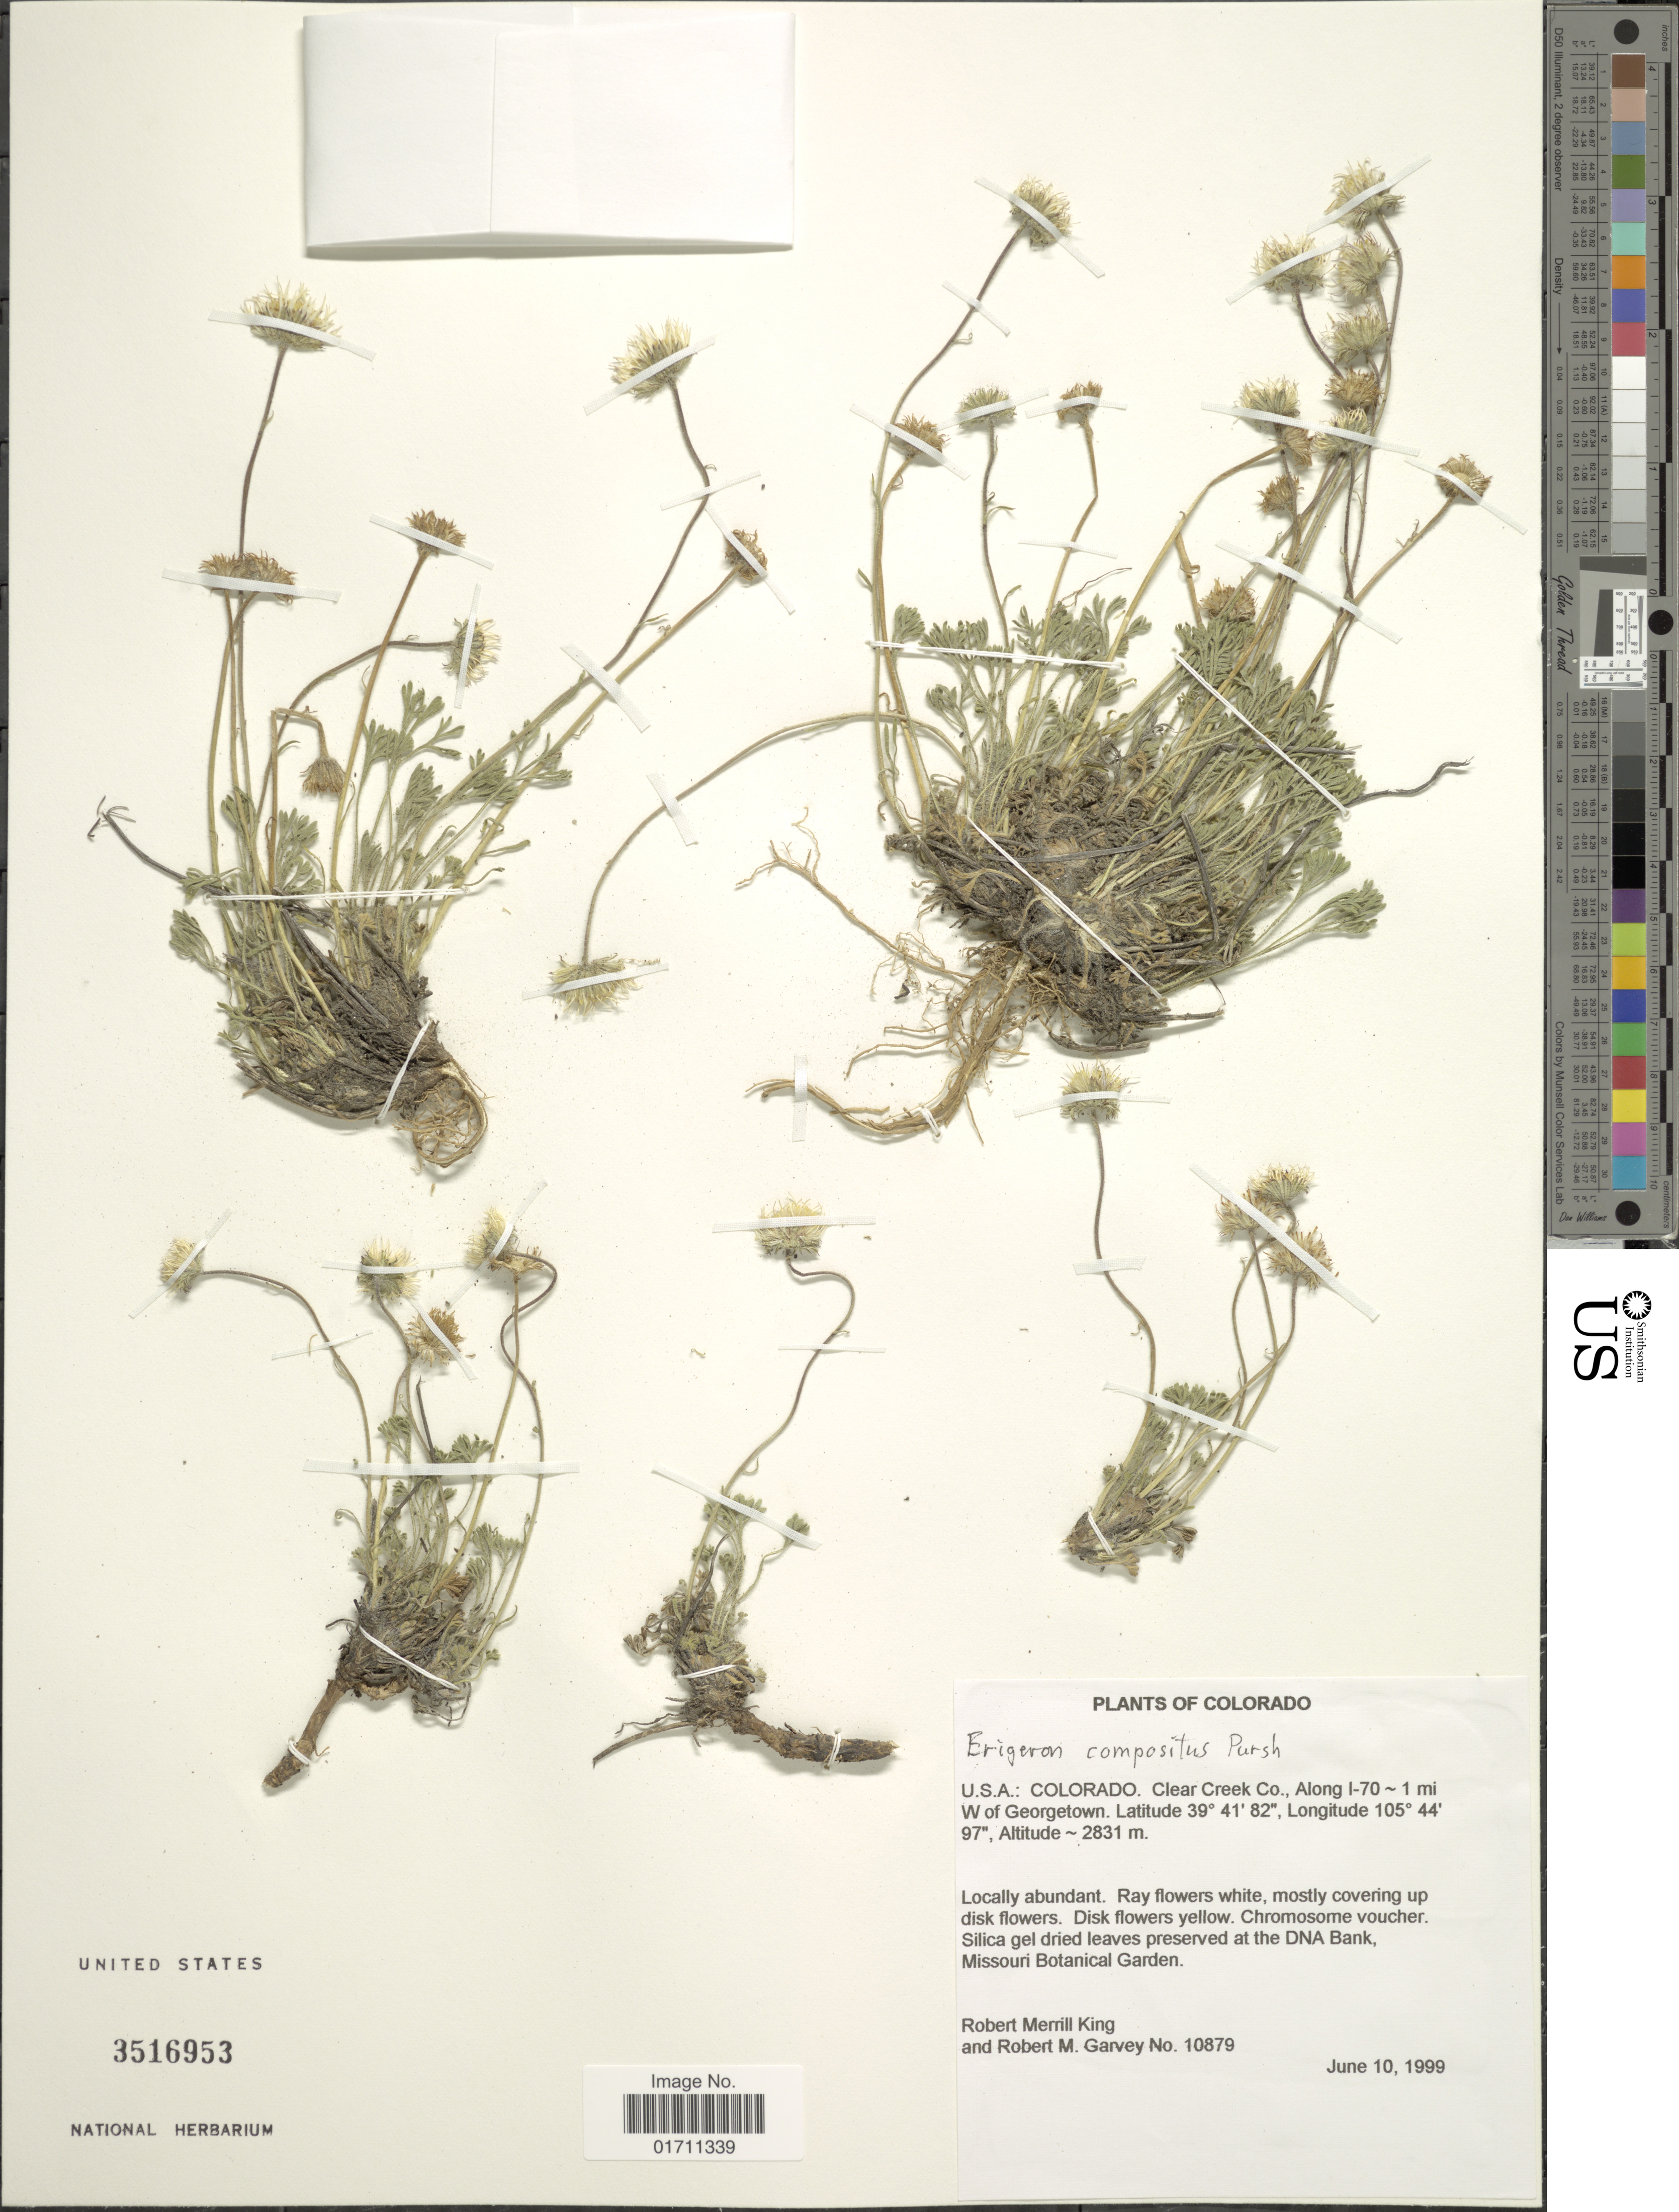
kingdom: Plantae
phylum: Tracheophyta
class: Magnoliopsida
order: Asterales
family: Asteraceae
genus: Erigeron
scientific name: Erigeron compositus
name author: Pursh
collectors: R. M. King & R. Garvey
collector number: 10879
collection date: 1999-06-10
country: United States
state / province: Colorado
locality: Colorado. Clear Creek Co., Along 1-70 1 mi W of Georgetwon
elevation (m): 2831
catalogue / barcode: US 3516953